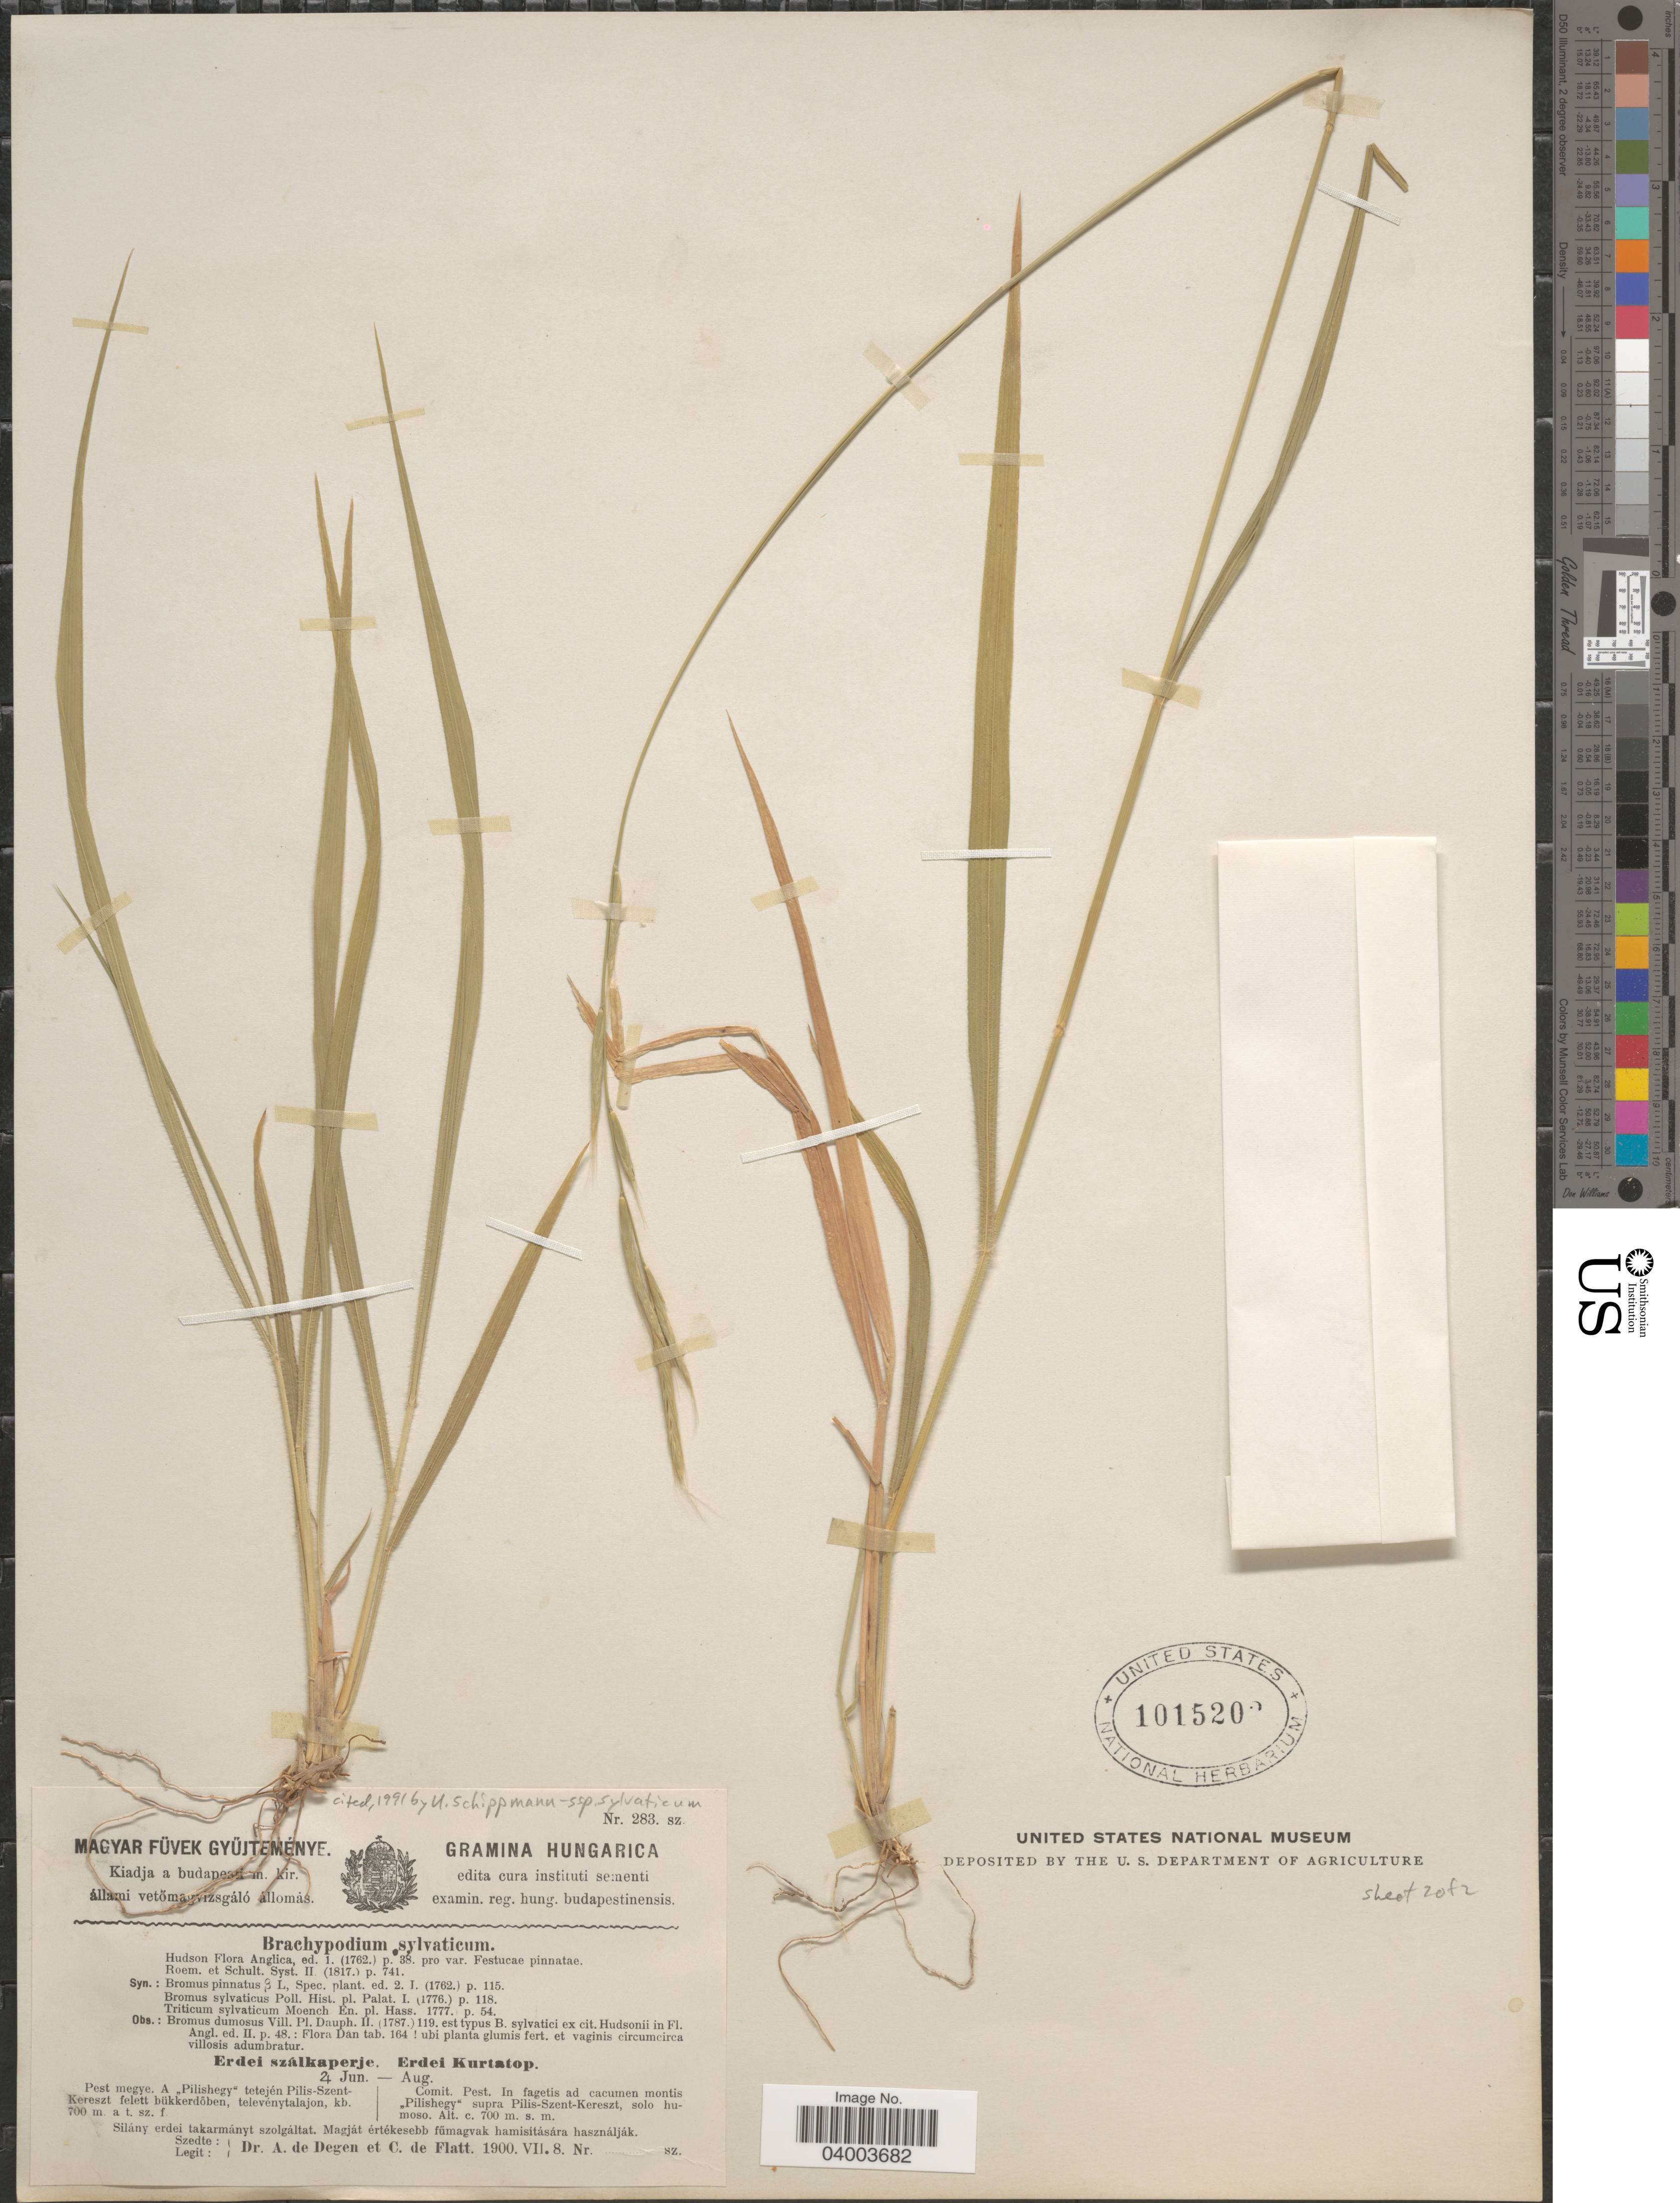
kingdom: Plantae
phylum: Tracheophyta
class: Liliopsida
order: Poales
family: Poaceae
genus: Brachypodium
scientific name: Brachypodium sylvaticum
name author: (Huds.) P. Beauv.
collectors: A. Degen & C. de Flatt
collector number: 283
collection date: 1900-07-08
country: Hungary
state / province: Pest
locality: Comit. Pest. In fagetis ad cacumen montis "Pilishegy" supra Pilis-Szent-Kereszt, solo humoso.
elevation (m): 700